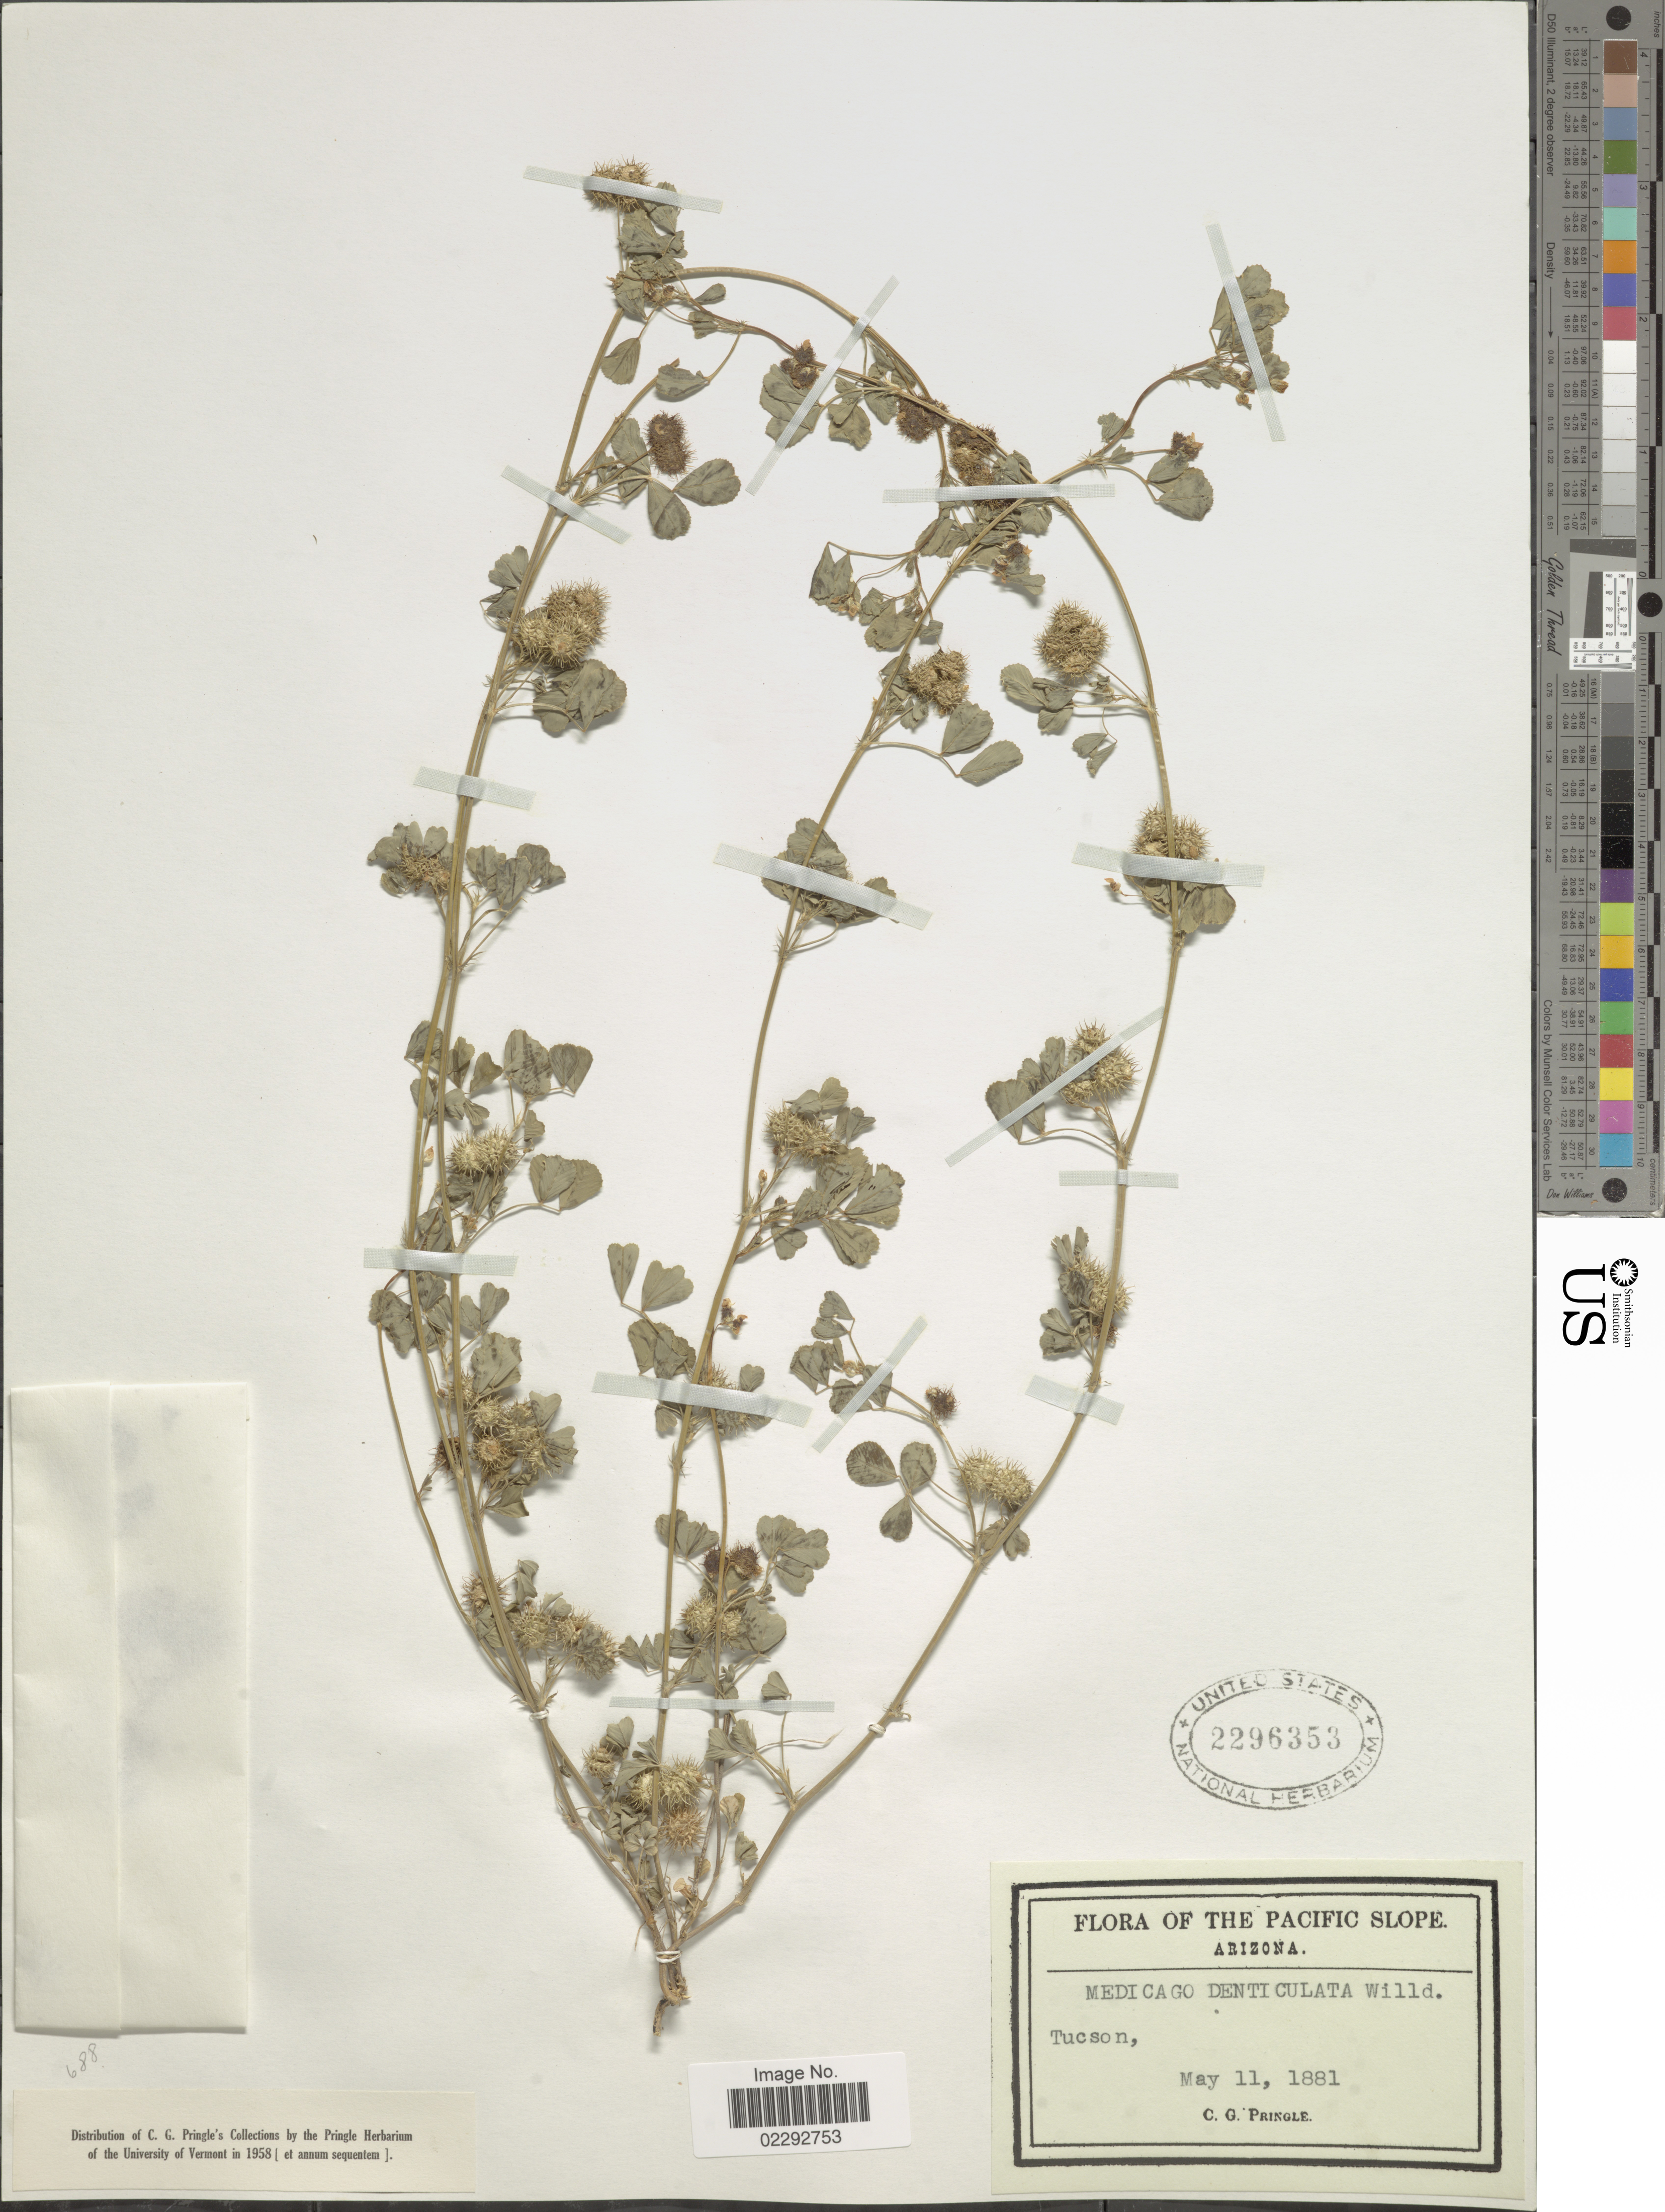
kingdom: Plantae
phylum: Tracheophyta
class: Magnoliopsida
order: Fabales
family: Fabaceae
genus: Medicago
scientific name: Medicago hispida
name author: Gaertn.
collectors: C. G. Pringle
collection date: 1881-05-11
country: United States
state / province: Arizona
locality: Pacific Slope. Tucson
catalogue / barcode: US 2296353